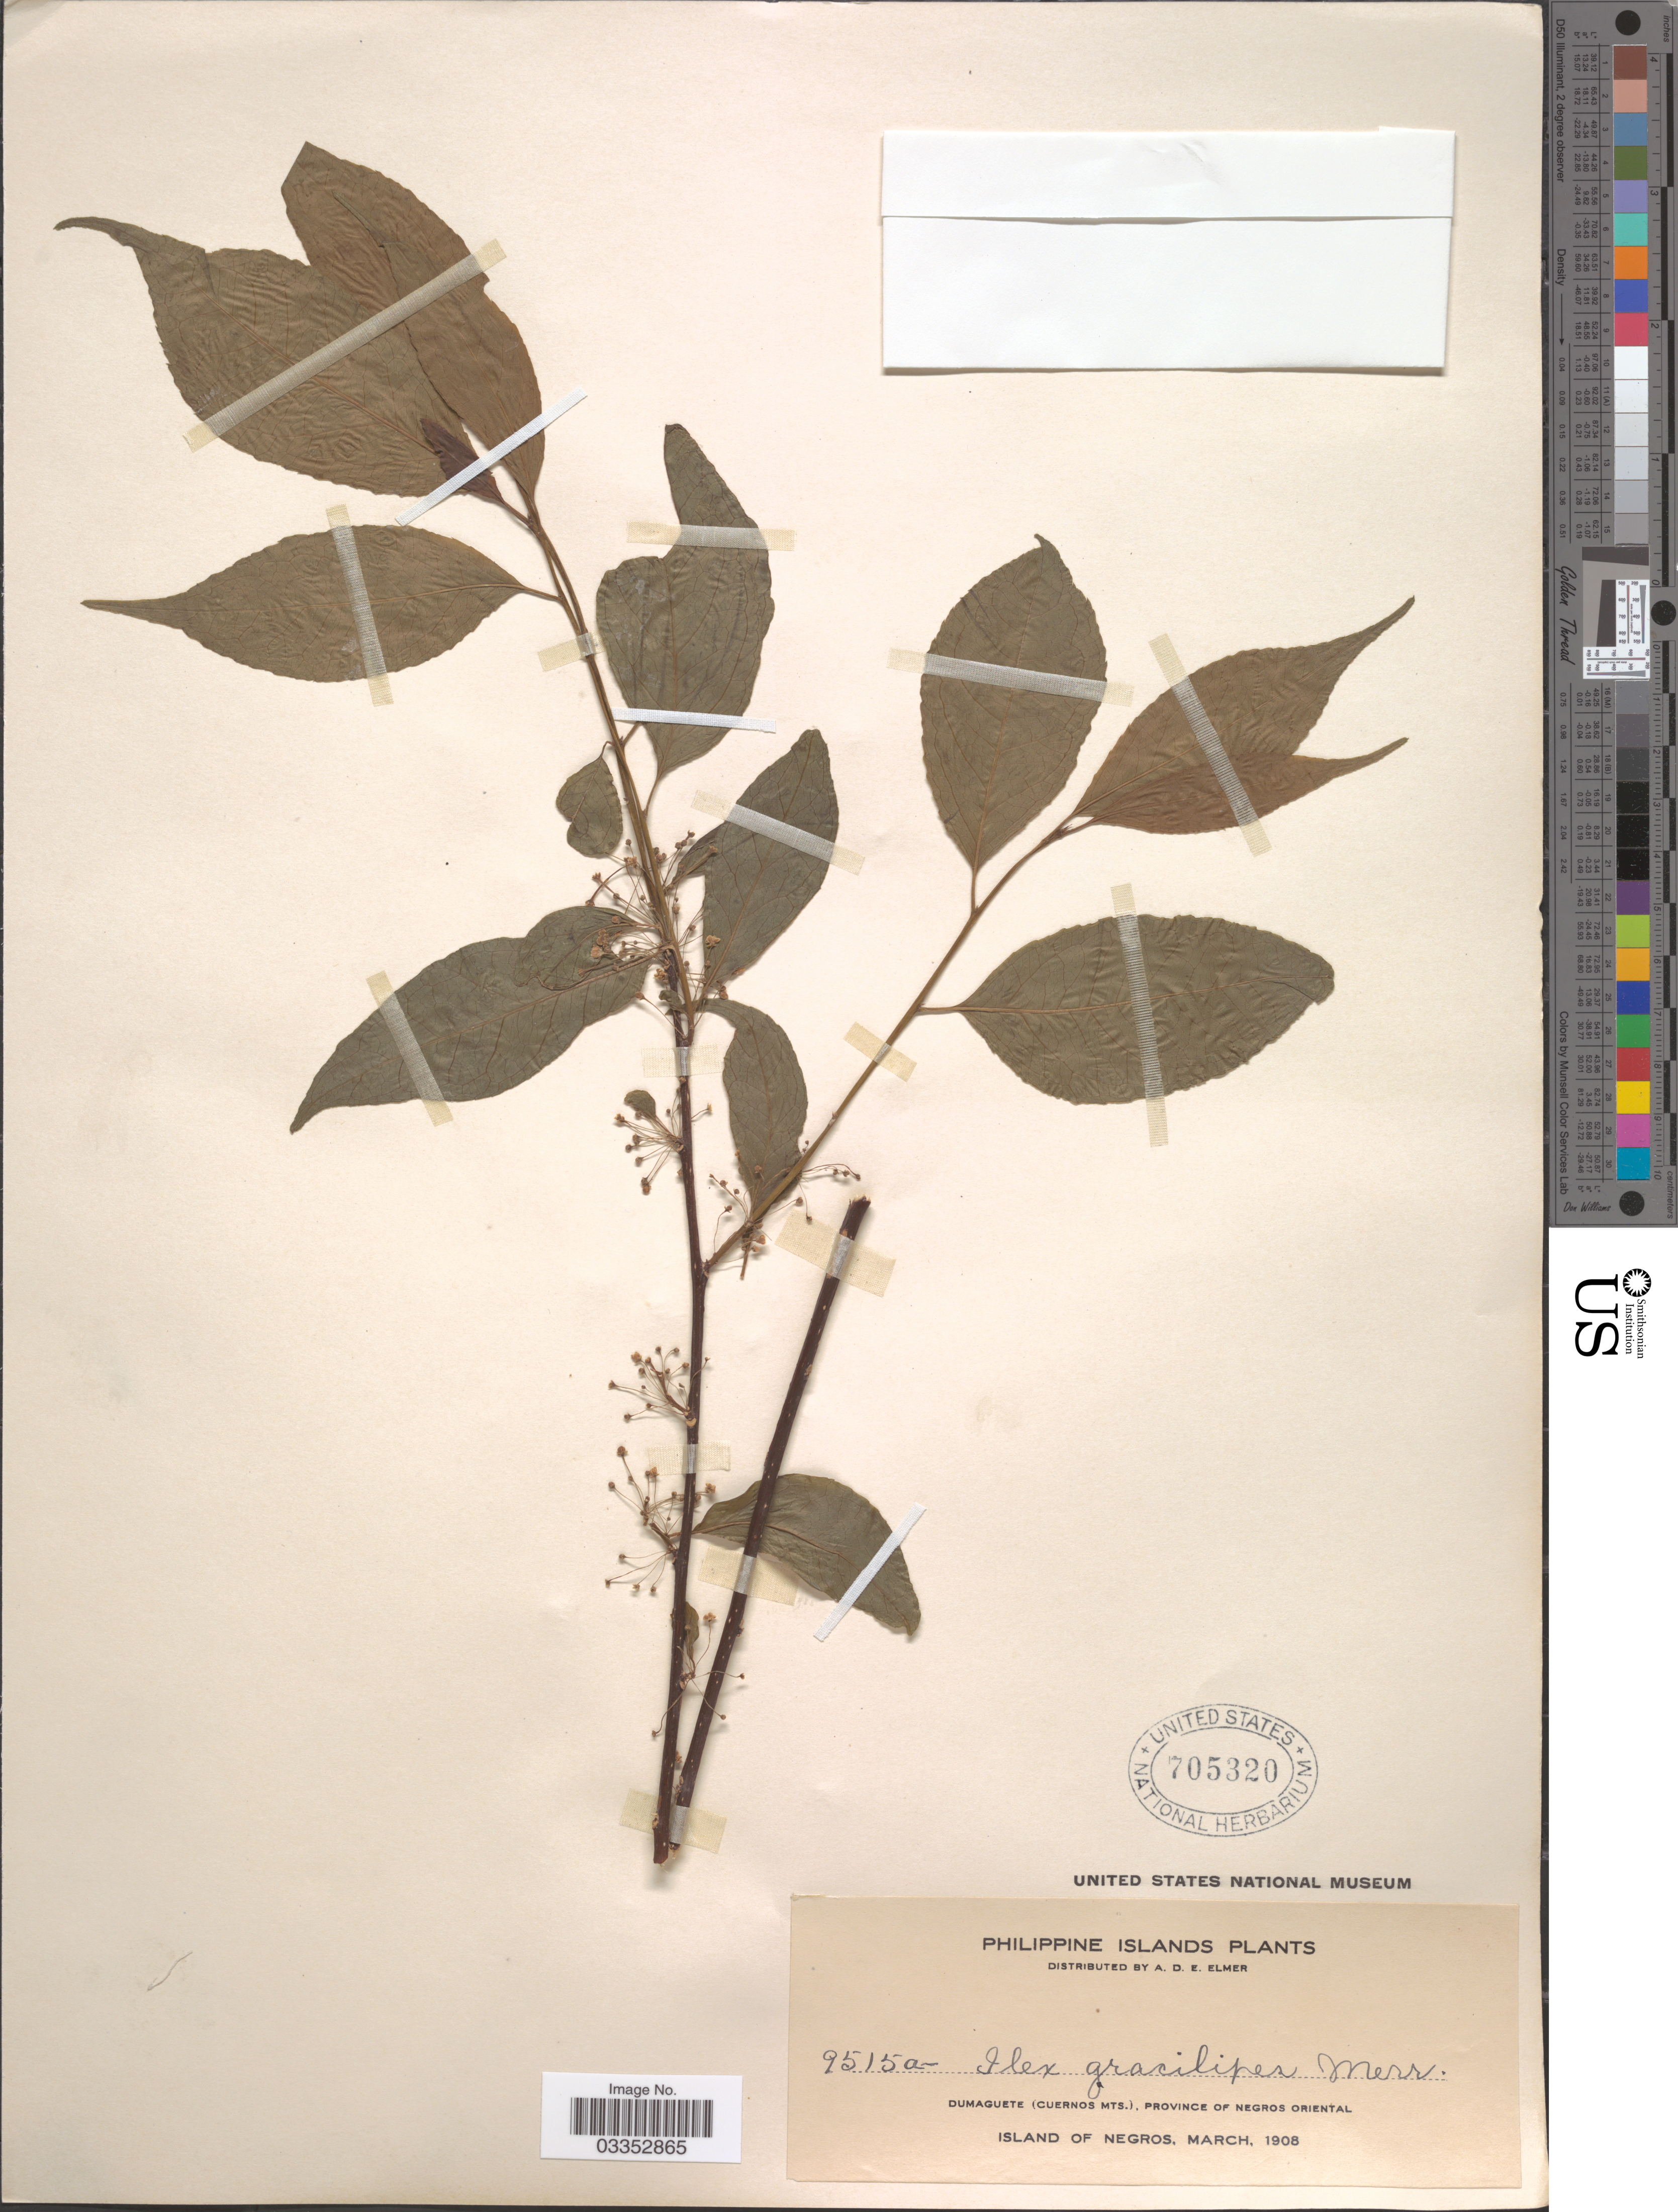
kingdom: Plantae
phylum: Tracheophyta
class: Magnoliopsida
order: Aquifoliales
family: Aquifoliaceae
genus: Ilex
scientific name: Ilex asprella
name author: Champ. ex Benth.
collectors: A. D. E. Elmer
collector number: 9515a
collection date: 1908-03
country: Philippines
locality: Dumaguete (Cuernos Mts.), Province of Negros Oriental, Island of Negros.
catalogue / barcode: US 705320